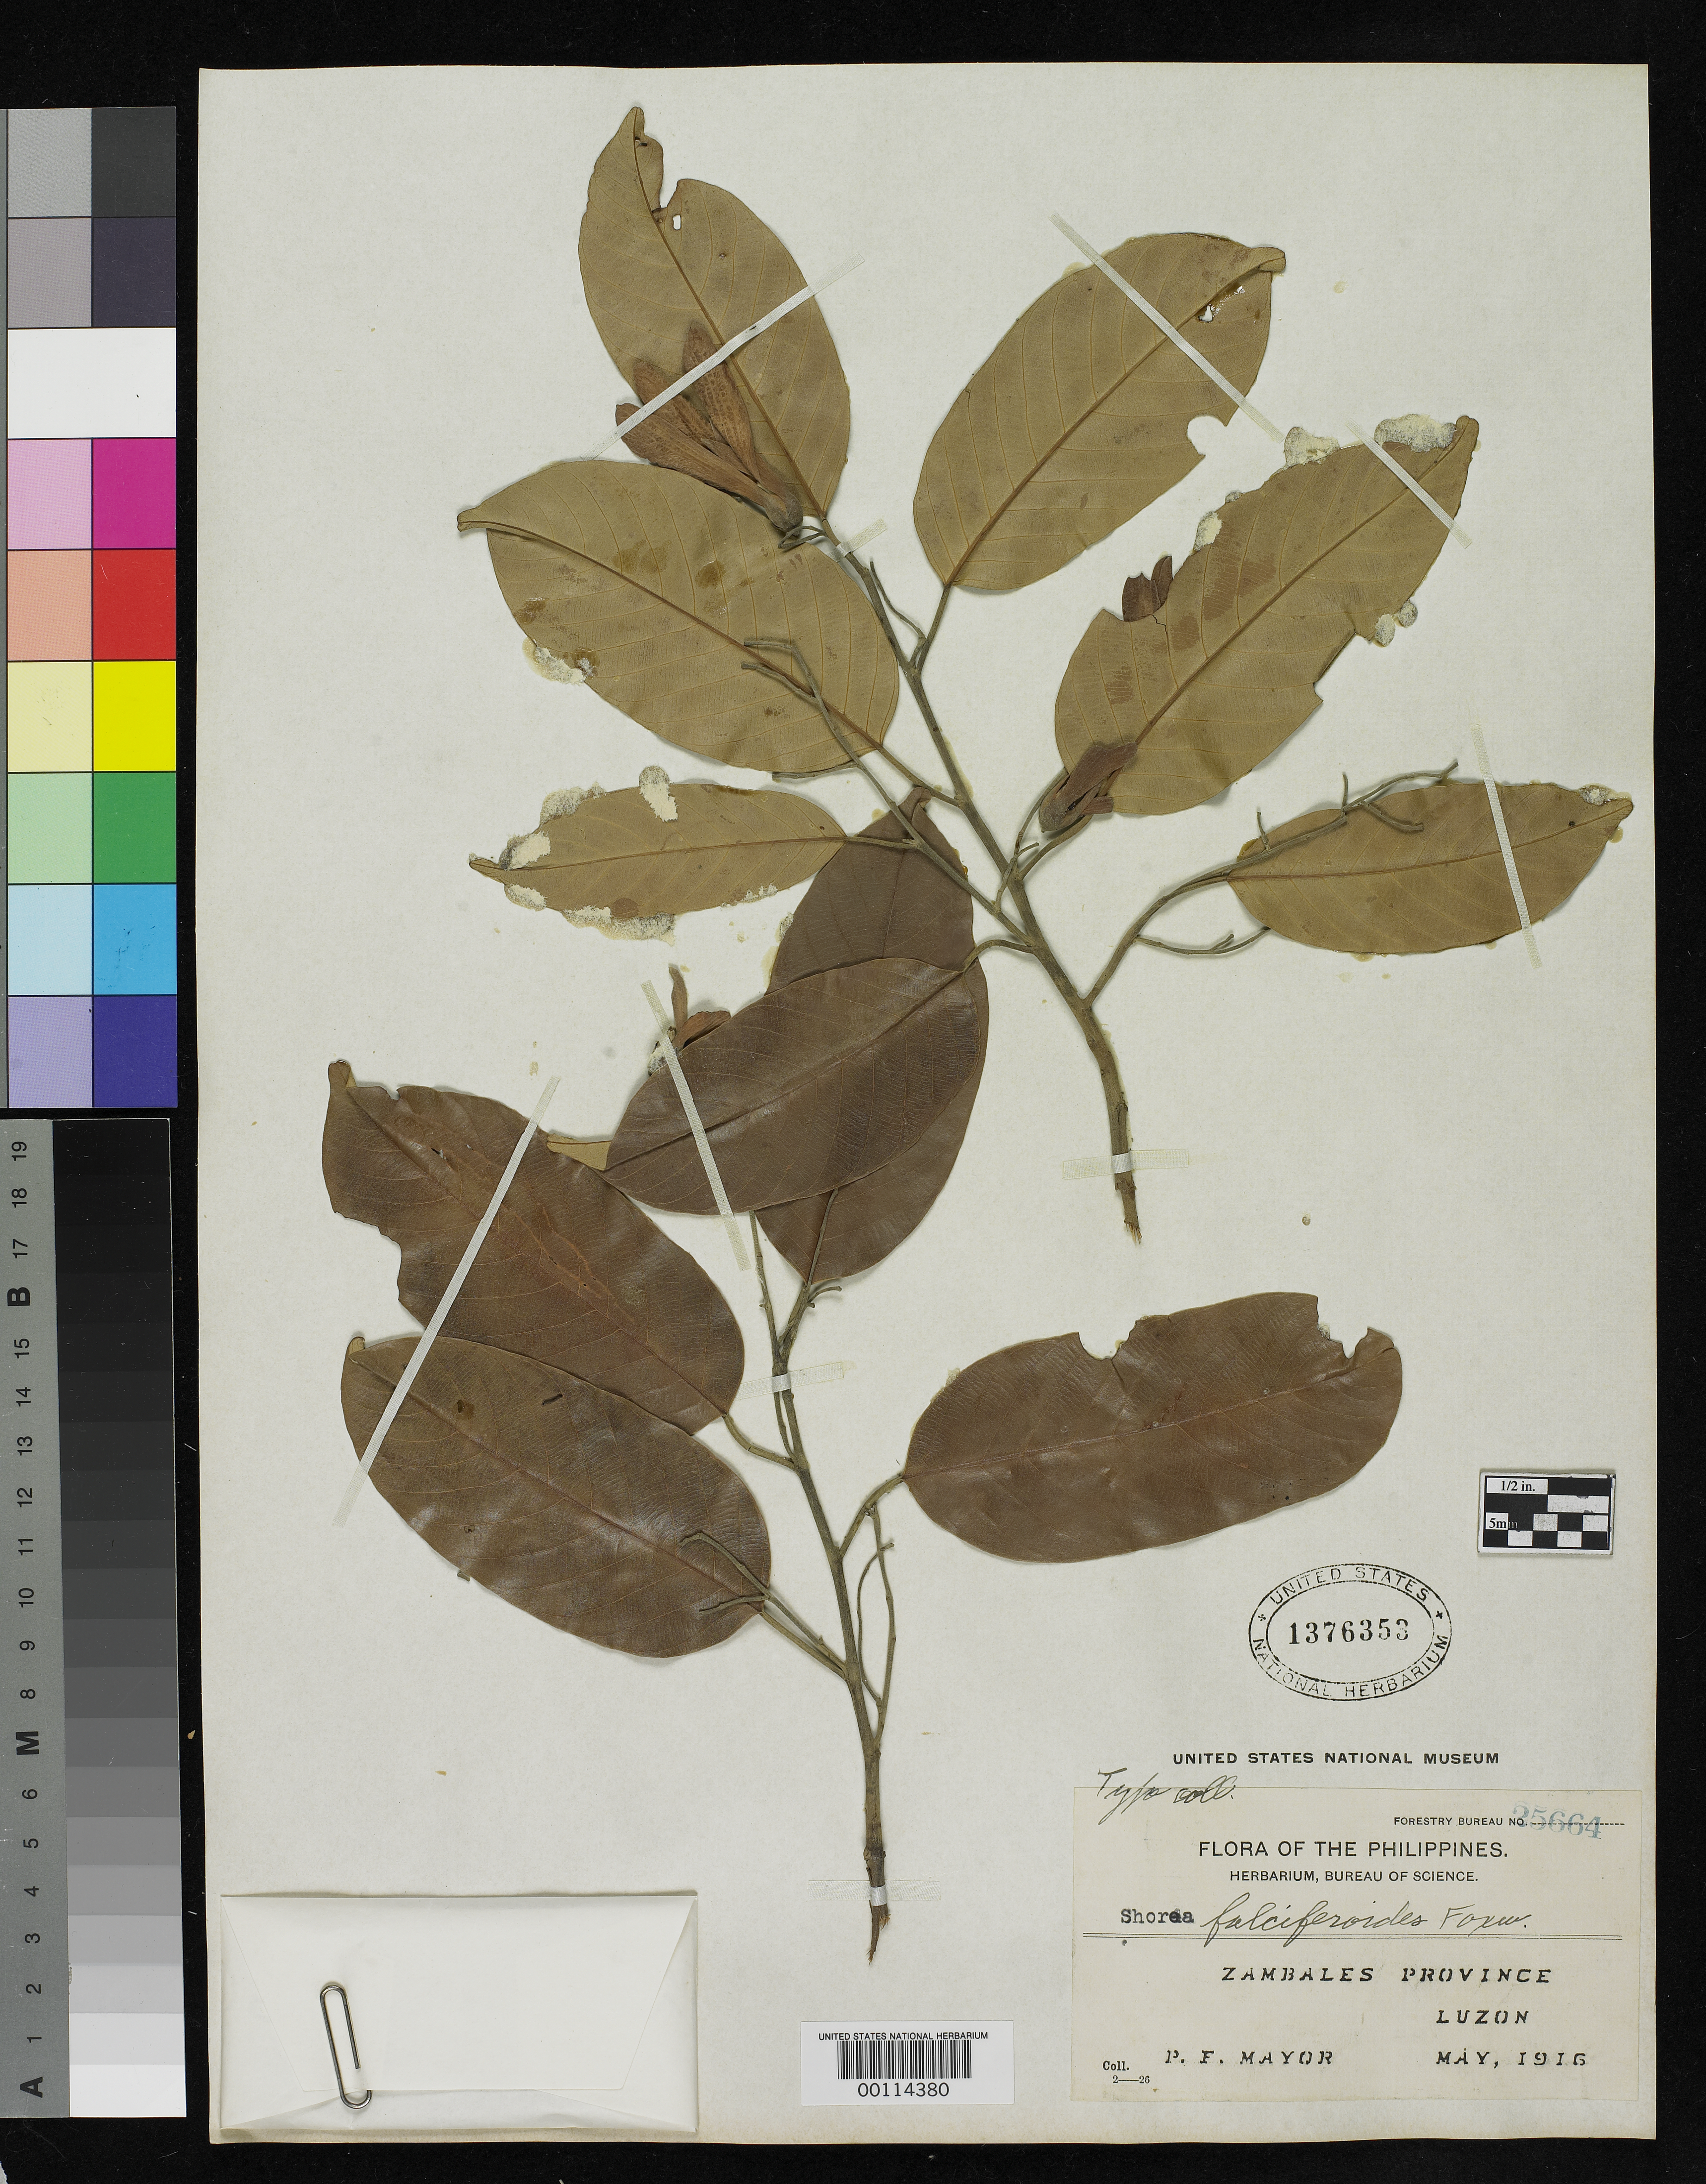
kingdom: Plantae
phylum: Tracheophyta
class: Magnoliopsida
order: Malvales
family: Dipterocarpaceae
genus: Shorea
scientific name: Shorea falciferoides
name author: Foxw.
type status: Isotype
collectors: P. Mayor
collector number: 25664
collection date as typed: May 1916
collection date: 1916-05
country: Philippines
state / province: Central Luzon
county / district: Zambales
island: Luzon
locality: Masinloc.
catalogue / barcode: US 1376353